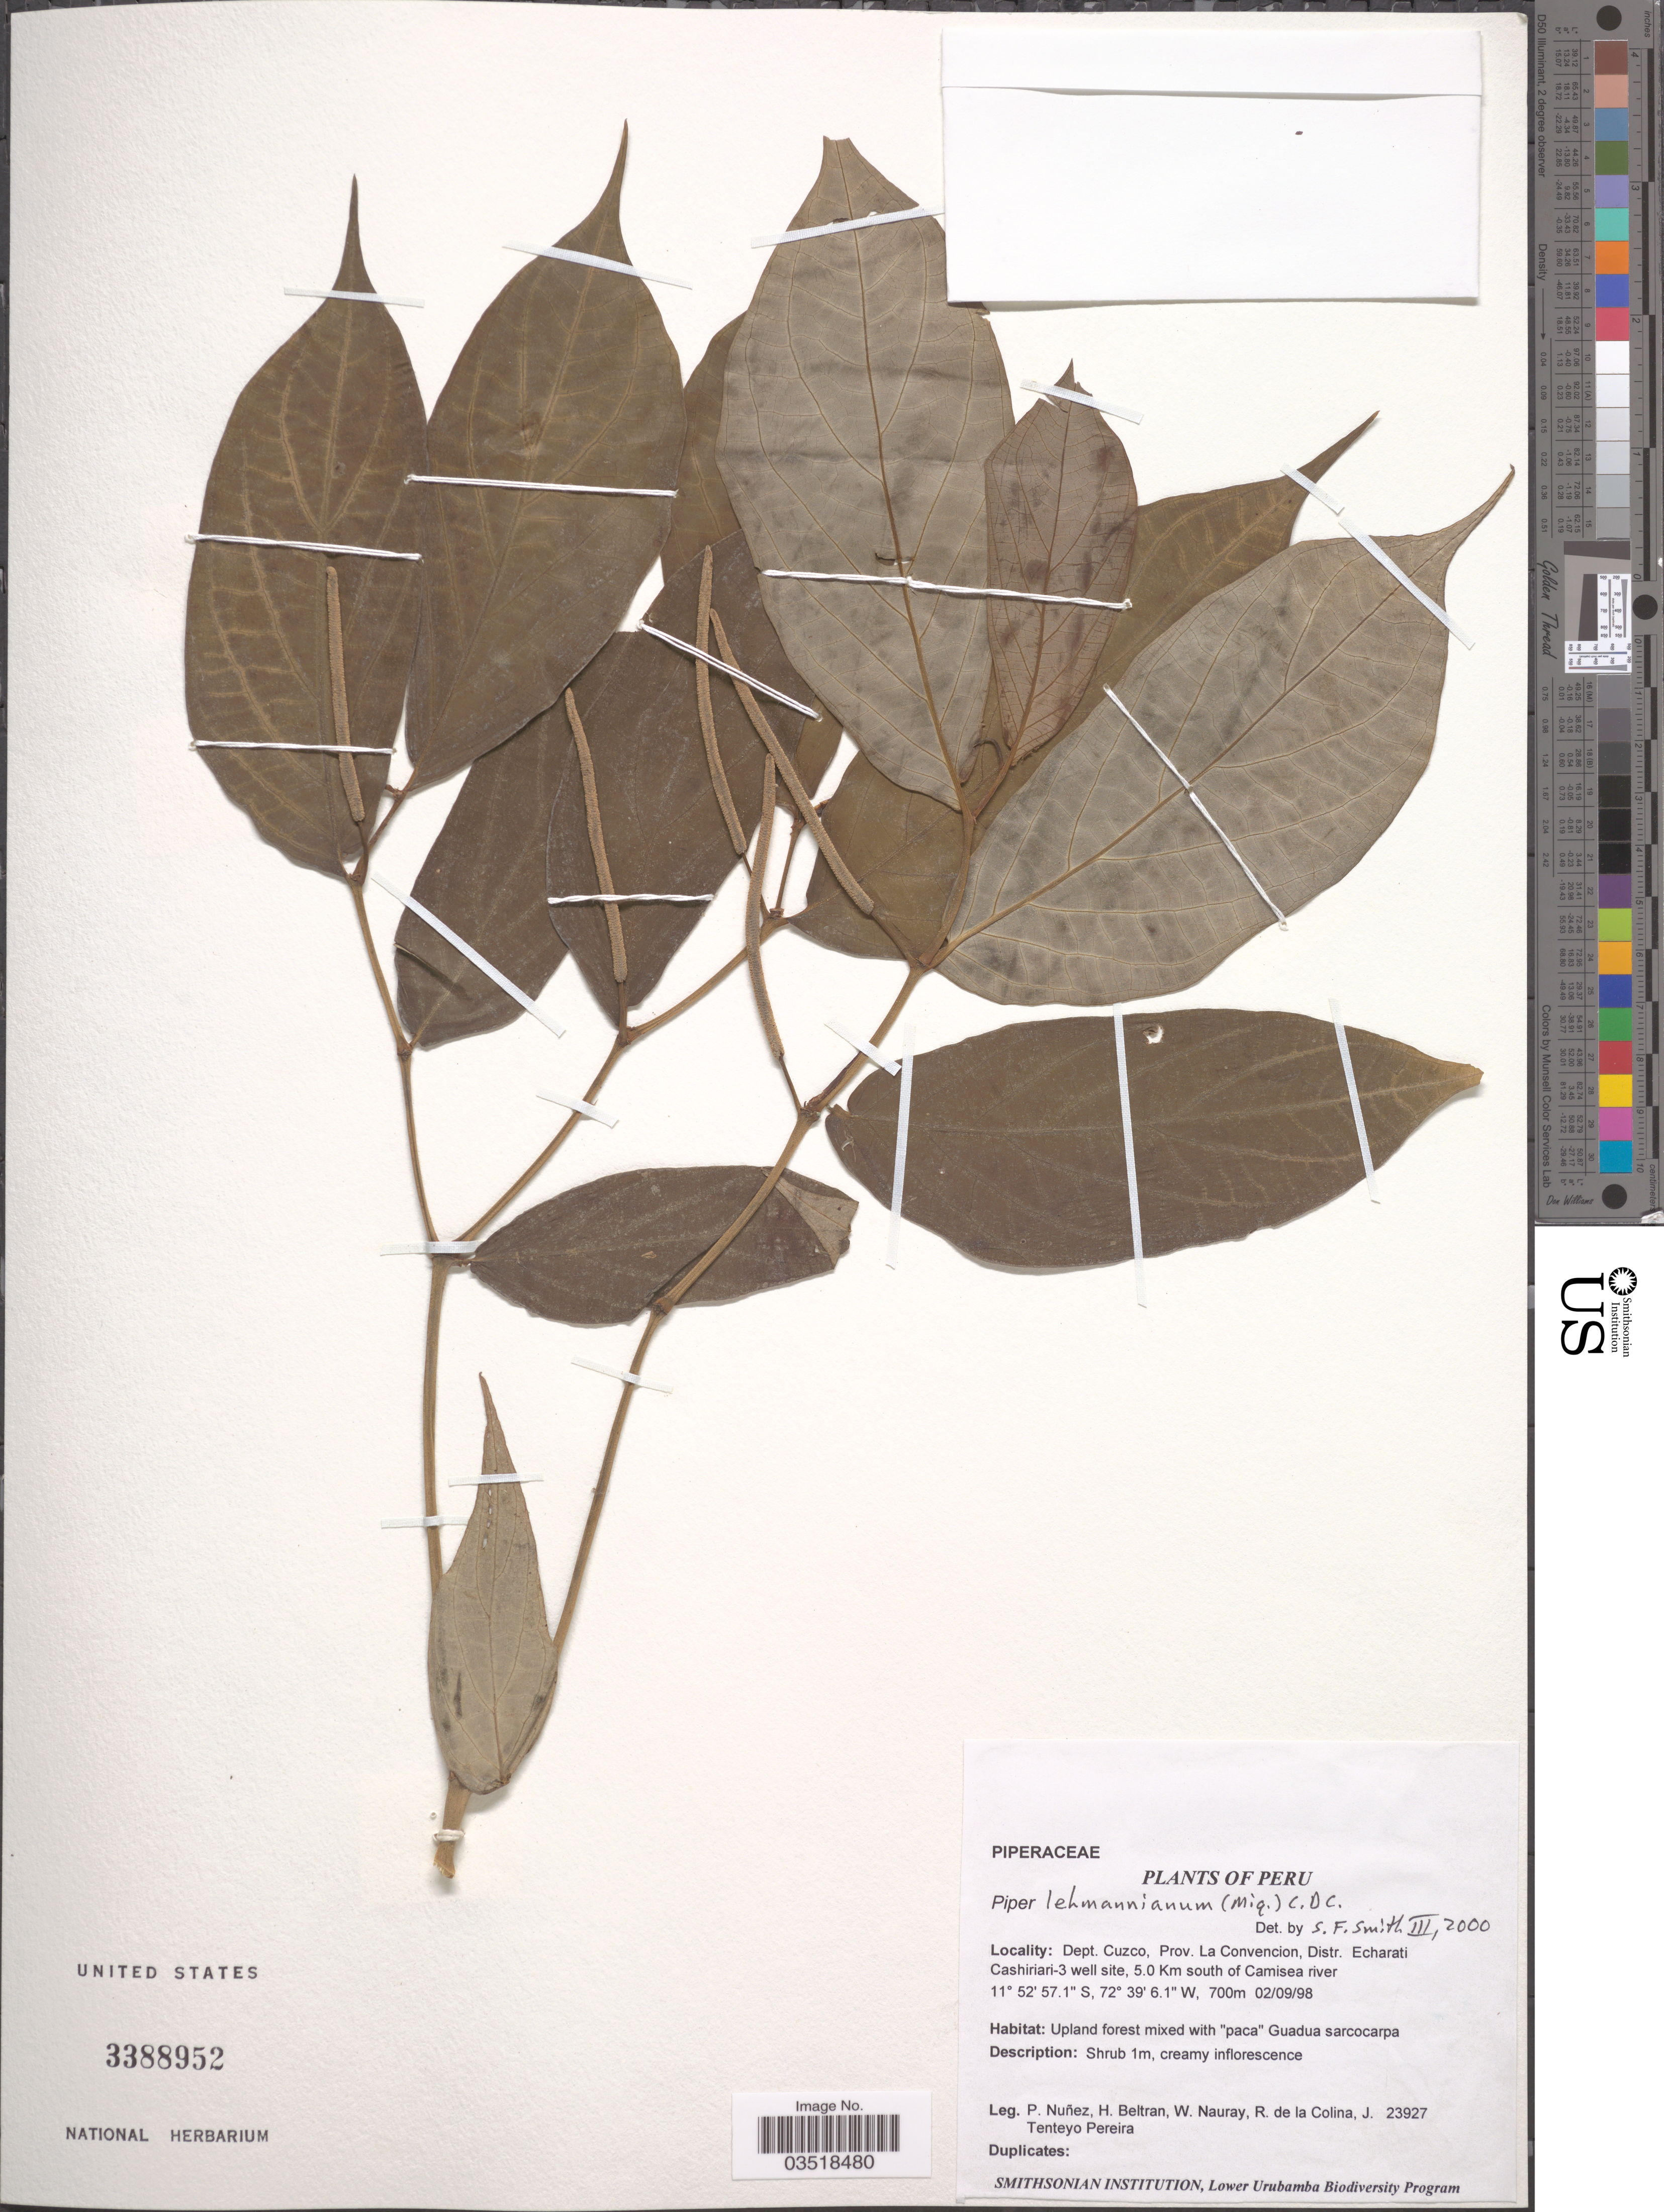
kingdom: Plantae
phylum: Tracheophyta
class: Magnoliopsida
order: Piperales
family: Piperaceae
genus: Piper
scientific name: Piper lehmannianum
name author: C. DC.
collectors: P. Nuñez V., H. Beltran, W. Nauray, R. Colina & J. T. Pereira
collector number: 23927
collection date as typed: Transcribed d/m/y: 2/9/98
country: Peru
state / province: Cusco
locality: Dept. Cuzco, Prov. La Convencion, Distr. Echarati Cashiriari-3 well site, 5.0 Km south of Camisea river.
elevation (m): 700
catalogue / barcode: US 3388952